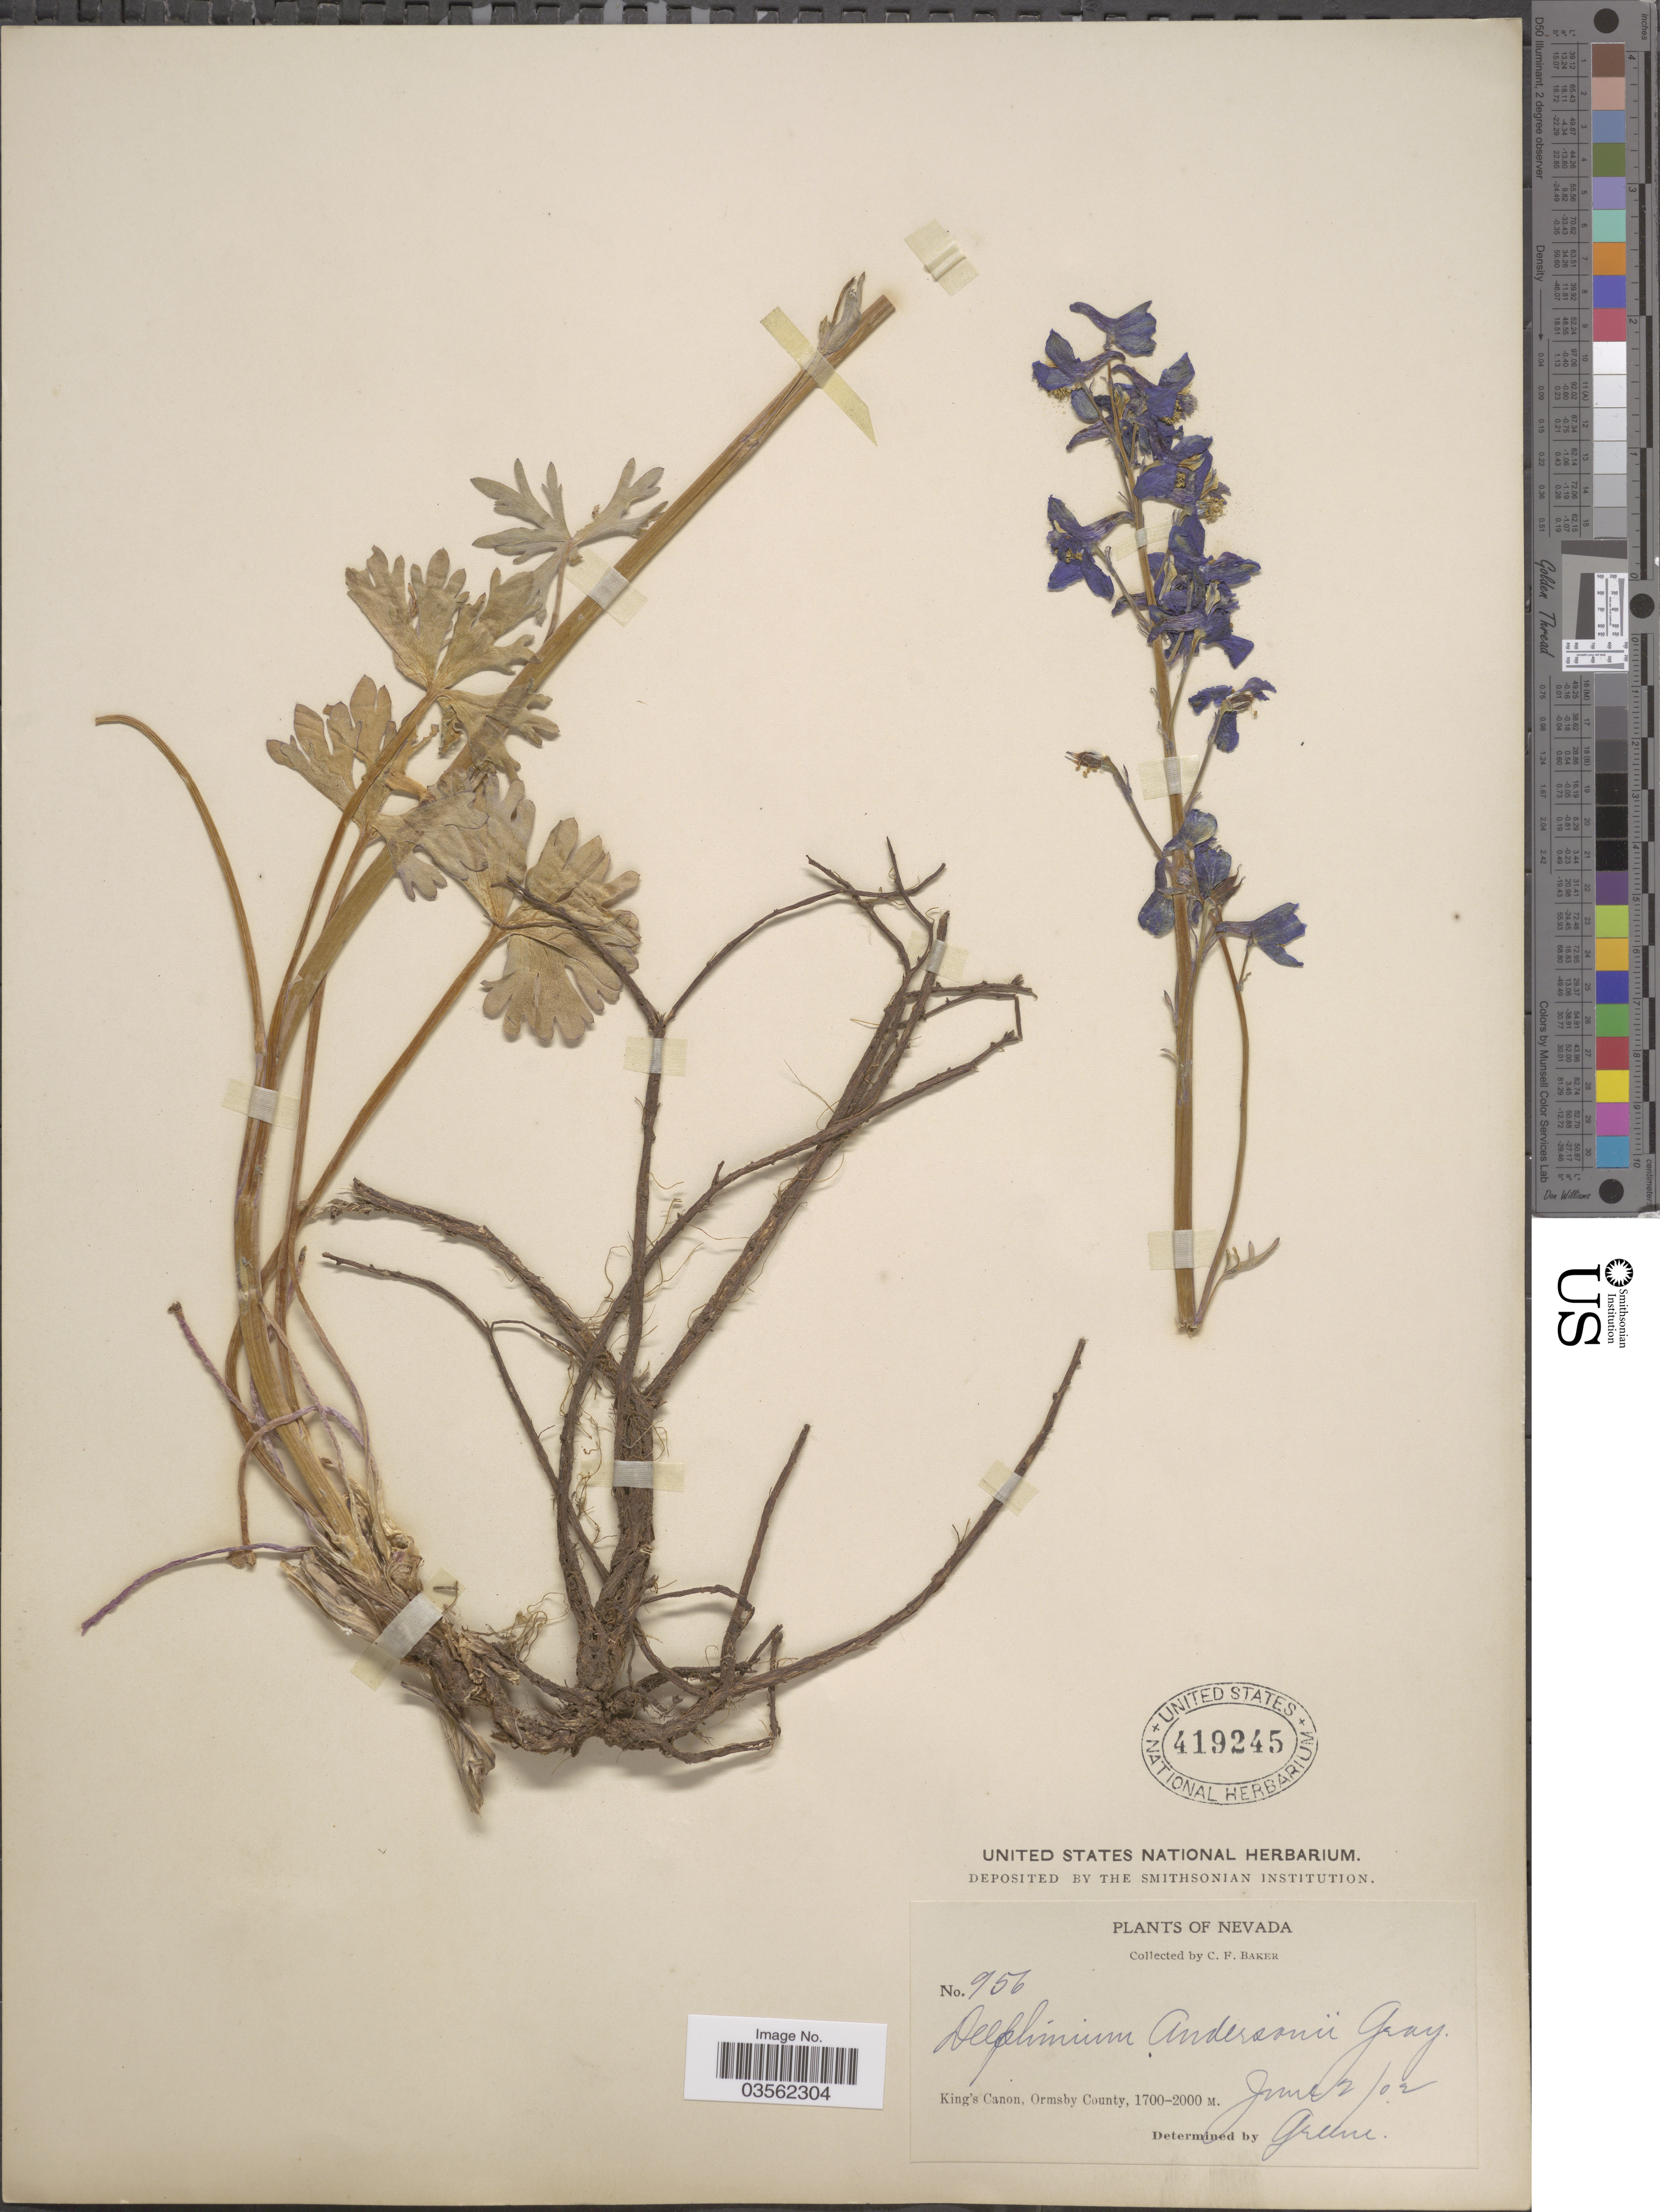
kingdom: Plantae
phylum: Tracheophyta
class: Magnoliopsida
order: Ranunculales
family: Ranunculaceae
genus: Delphinium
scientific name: Delphinium andersonii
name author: A. Gray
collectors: C. F. Baker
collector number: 956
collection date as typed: Transcribed d/m/y: 2/6/2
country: United States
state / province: Nevada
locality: King's Canon, Ormsby County.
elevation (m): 1700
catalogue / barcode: US 419245